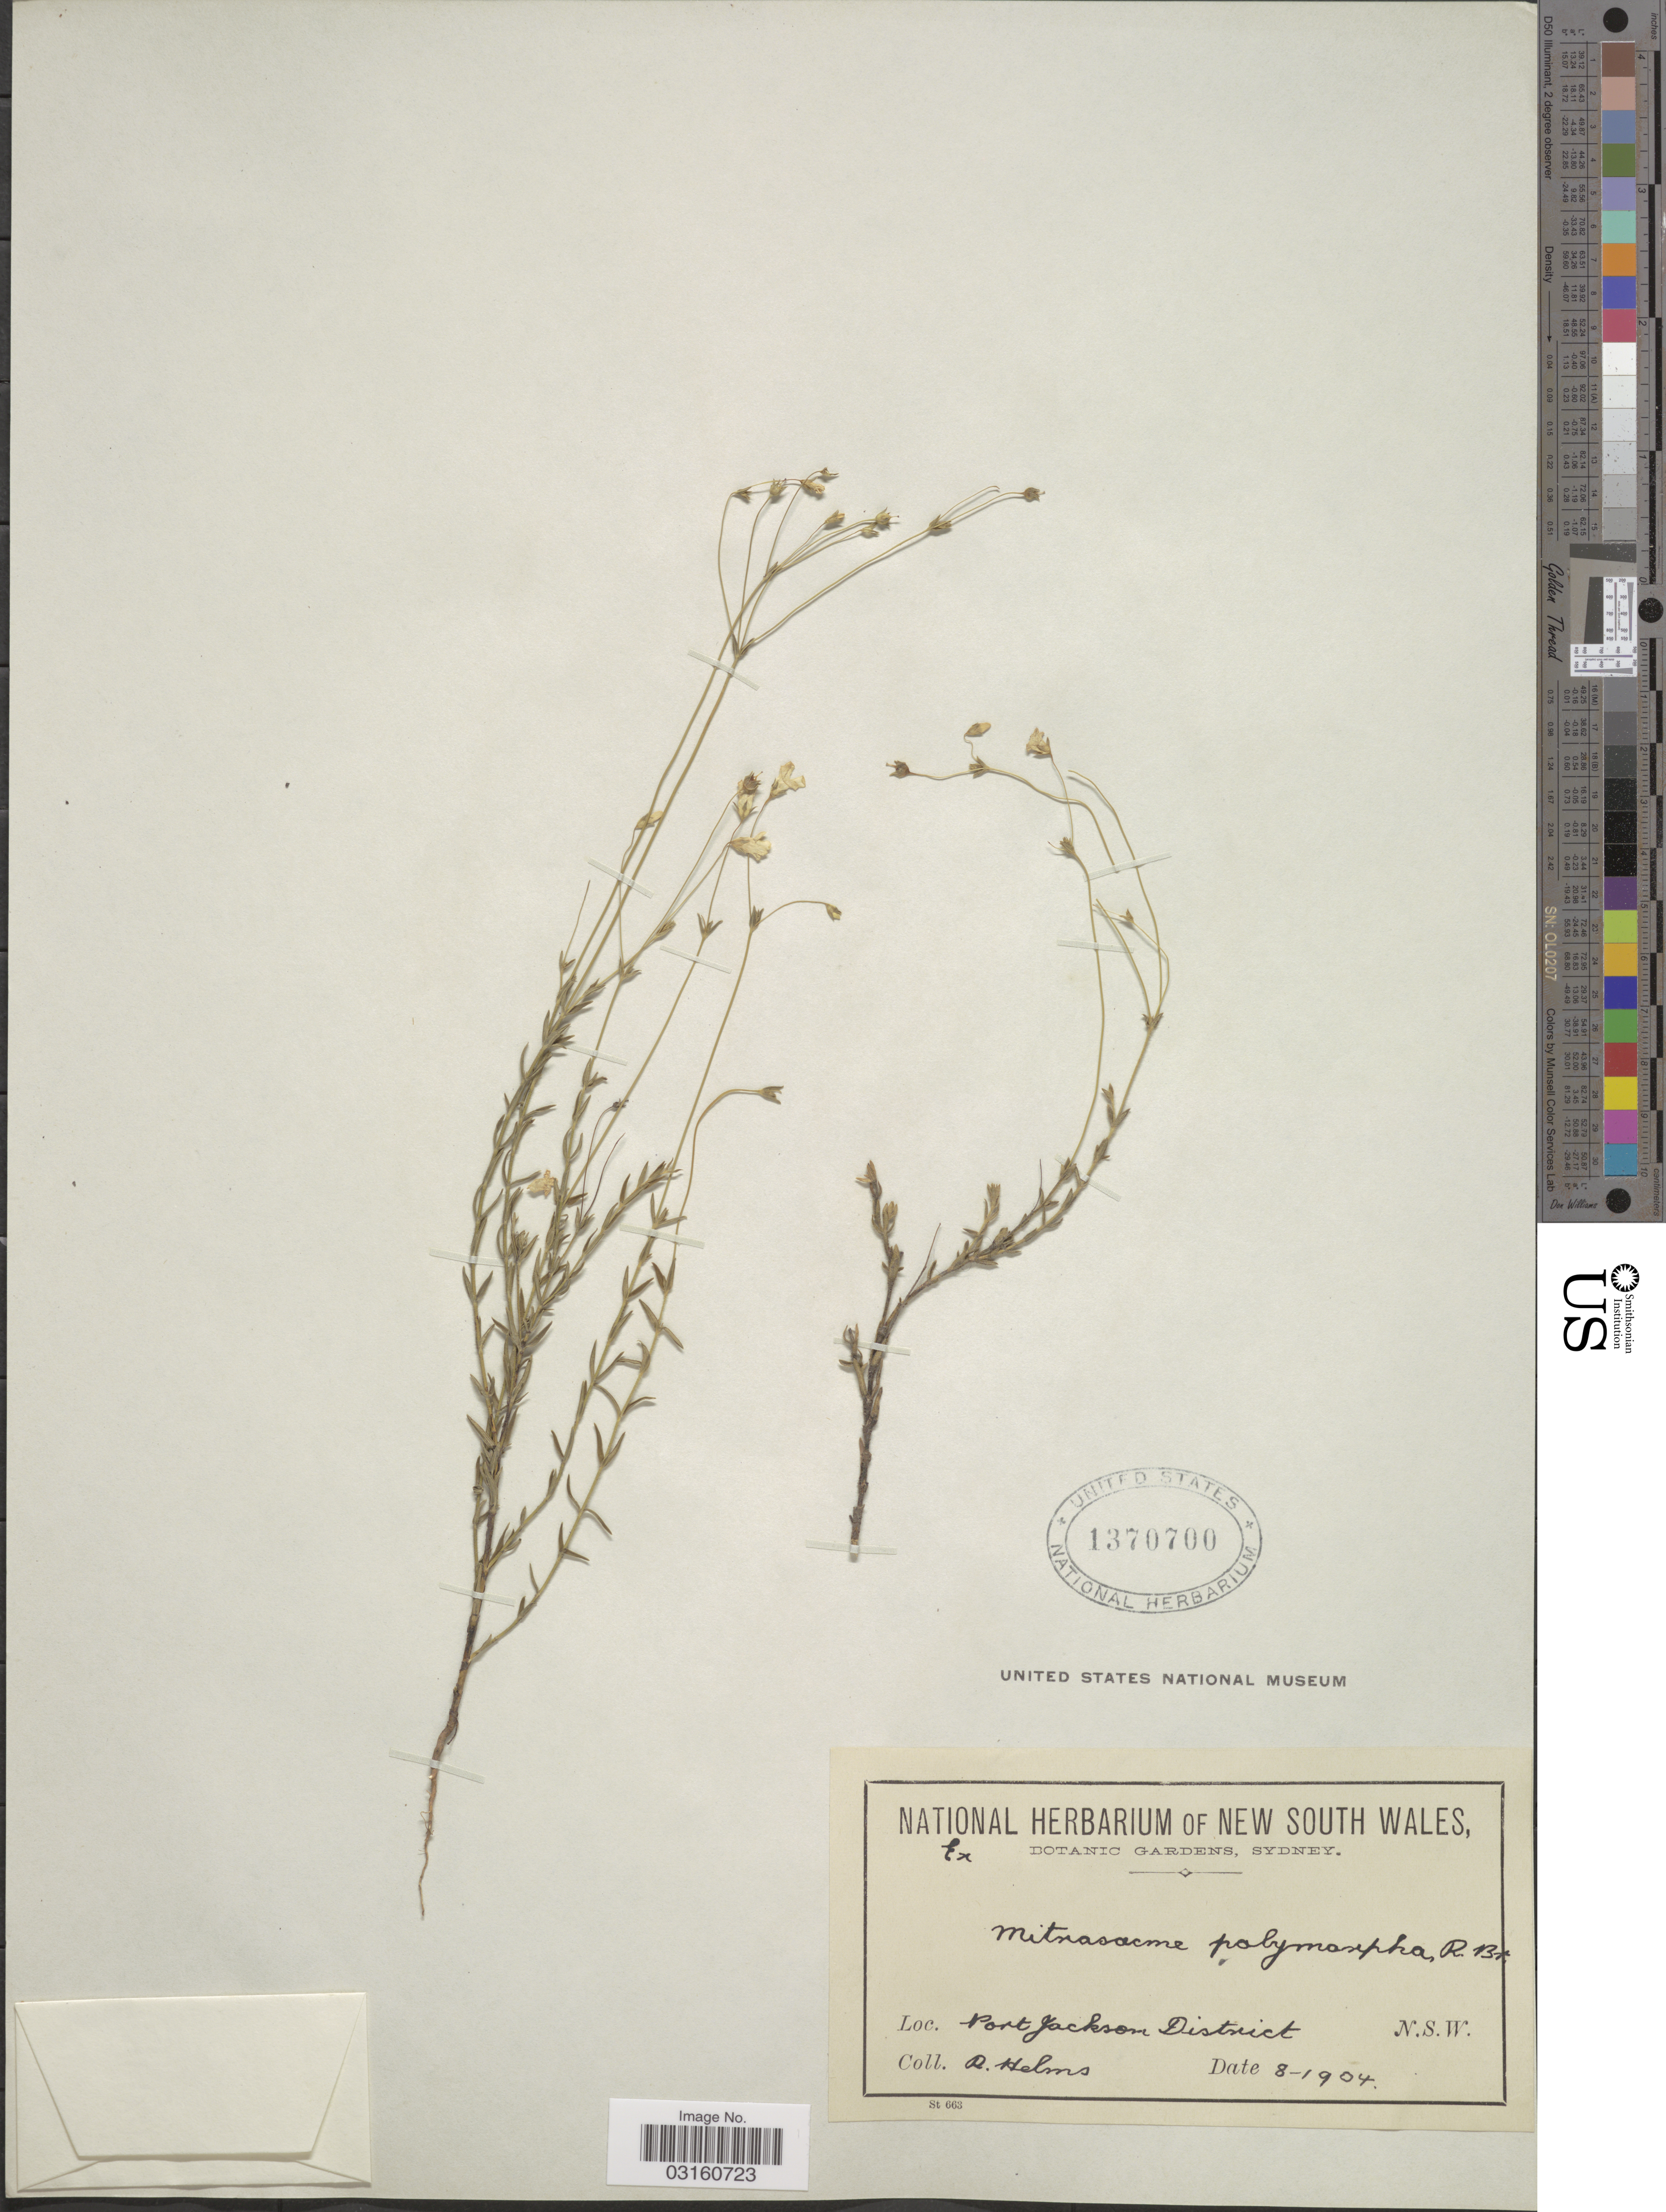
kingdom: Plantae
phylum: Tracheophyta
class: Magnoliopsida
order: Gentianales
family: Loganiaceae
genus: Mitrasacme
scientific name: Mitrasacme polymorpha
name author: R. Br.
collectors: R. Helms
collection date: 1904-08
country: Australia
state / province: New South Wales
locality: Port Jackson District.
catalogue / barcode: US 1370700